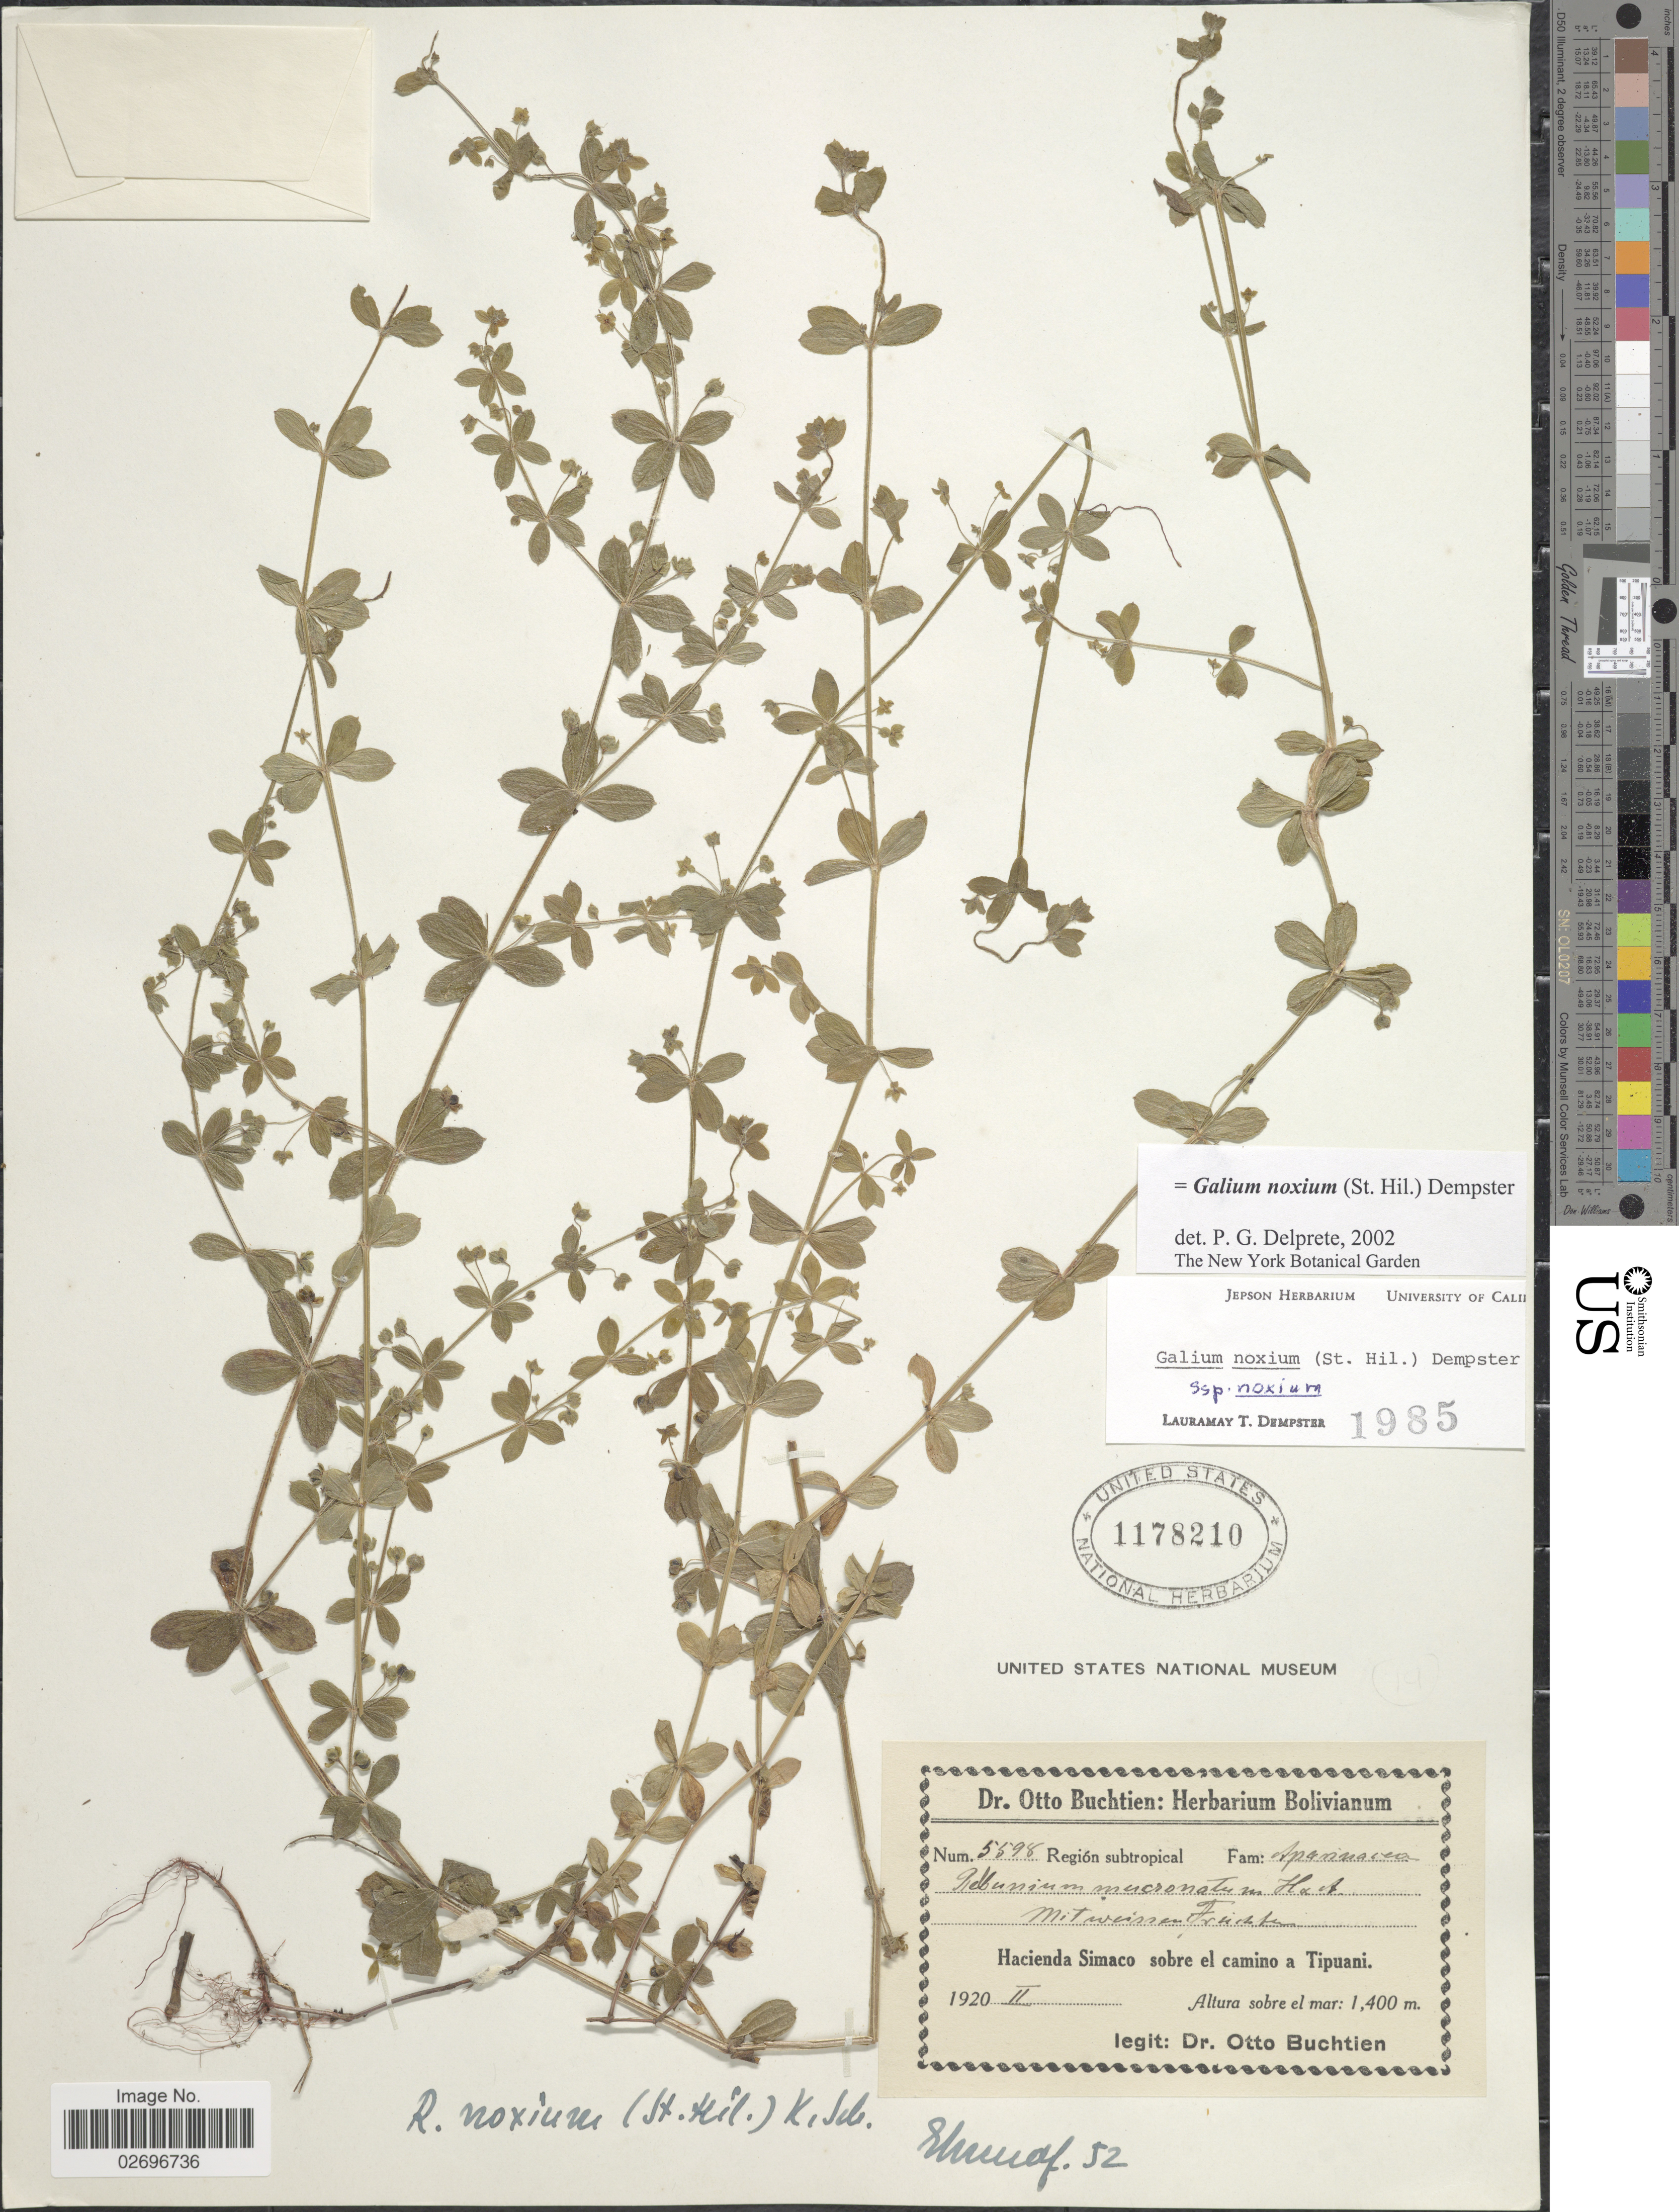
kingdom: Plantae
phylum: Tracheophyta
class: Magnoliopsida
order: Gentianales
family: Rubiaceae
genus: Galium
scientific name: Galium noxium subsp. noxium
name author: (A. St.-Hil.) Dempster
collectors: O. Buchtien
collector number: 5598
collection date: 1920-02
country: Bolivia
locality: Región subtropical, Hacienda Simaco sobre el camino a Tipuani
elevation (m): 1400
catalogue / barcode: US 1178210